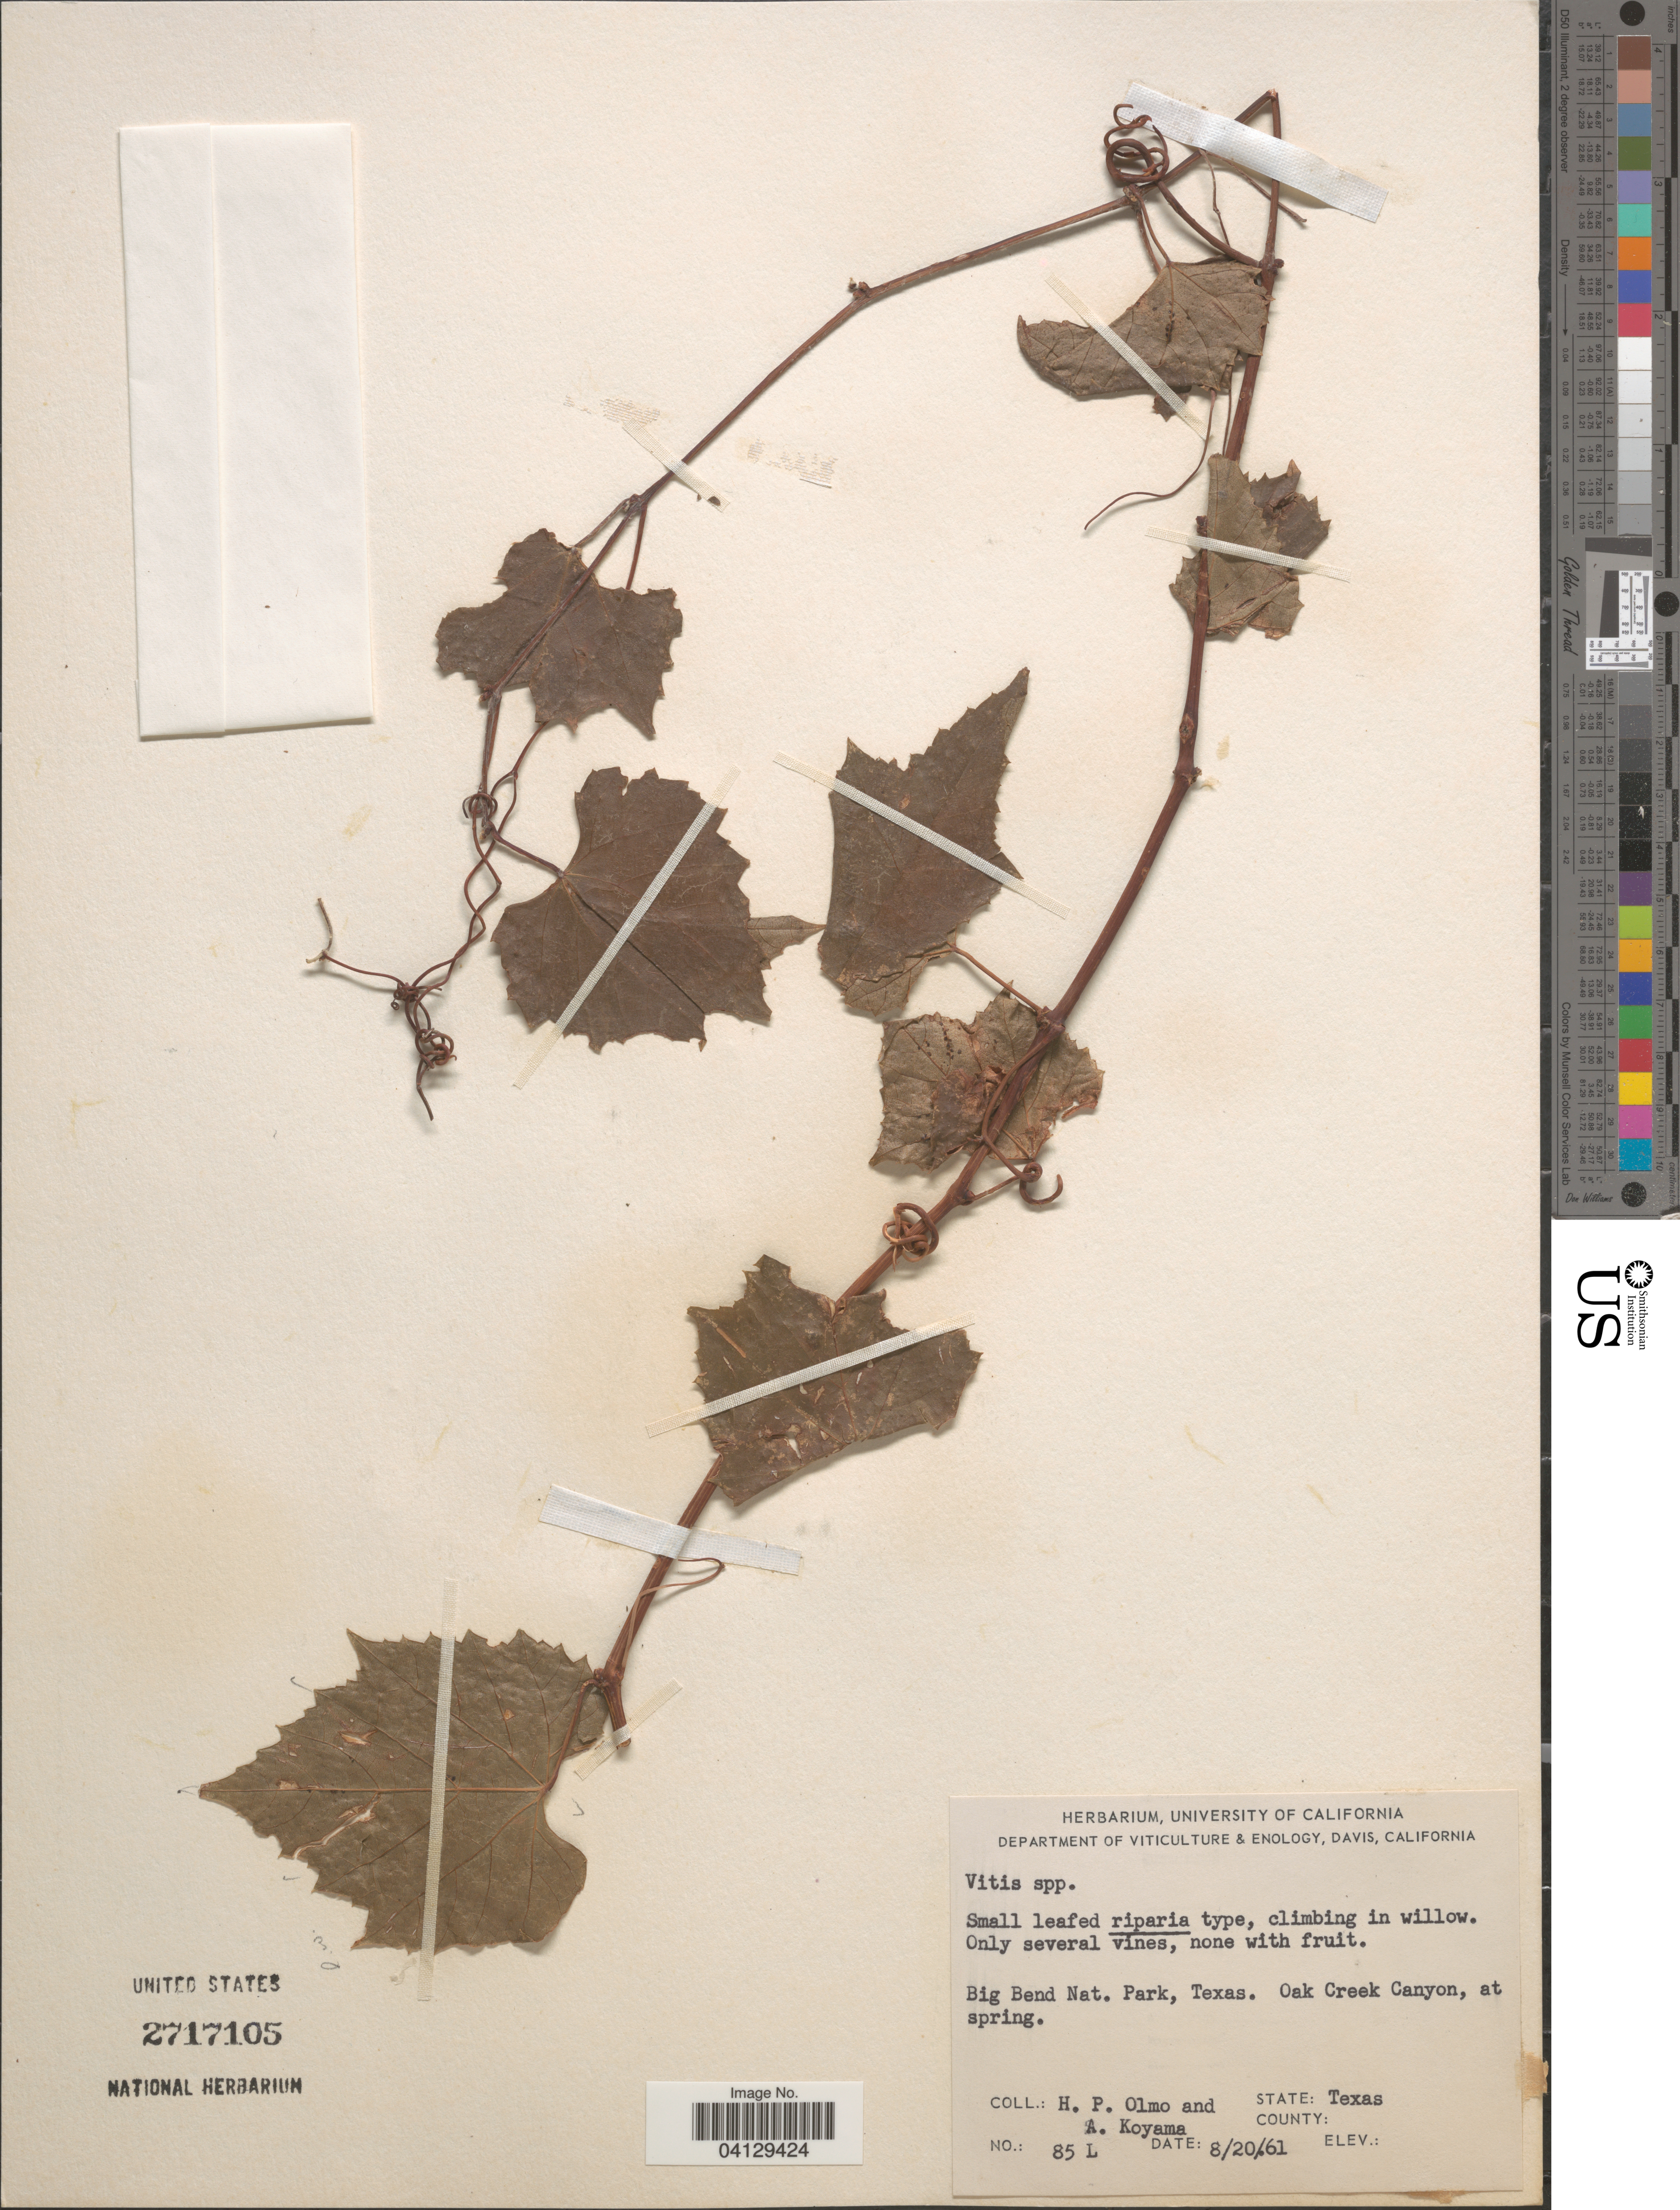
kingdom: Plantae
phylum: Tracheophyta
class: Magnoliopsida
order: Vitales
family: Vitaceae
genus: Vitis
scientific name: Vitis sp.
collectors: H. Olmo & A. Koyama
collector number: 85L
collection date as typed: Transcribed d/m/y: 20/8/61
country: United States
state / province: Texas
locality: Big Bend Nat. Park. Oak Creek Canyon, at spring.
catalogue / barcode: US 2717105